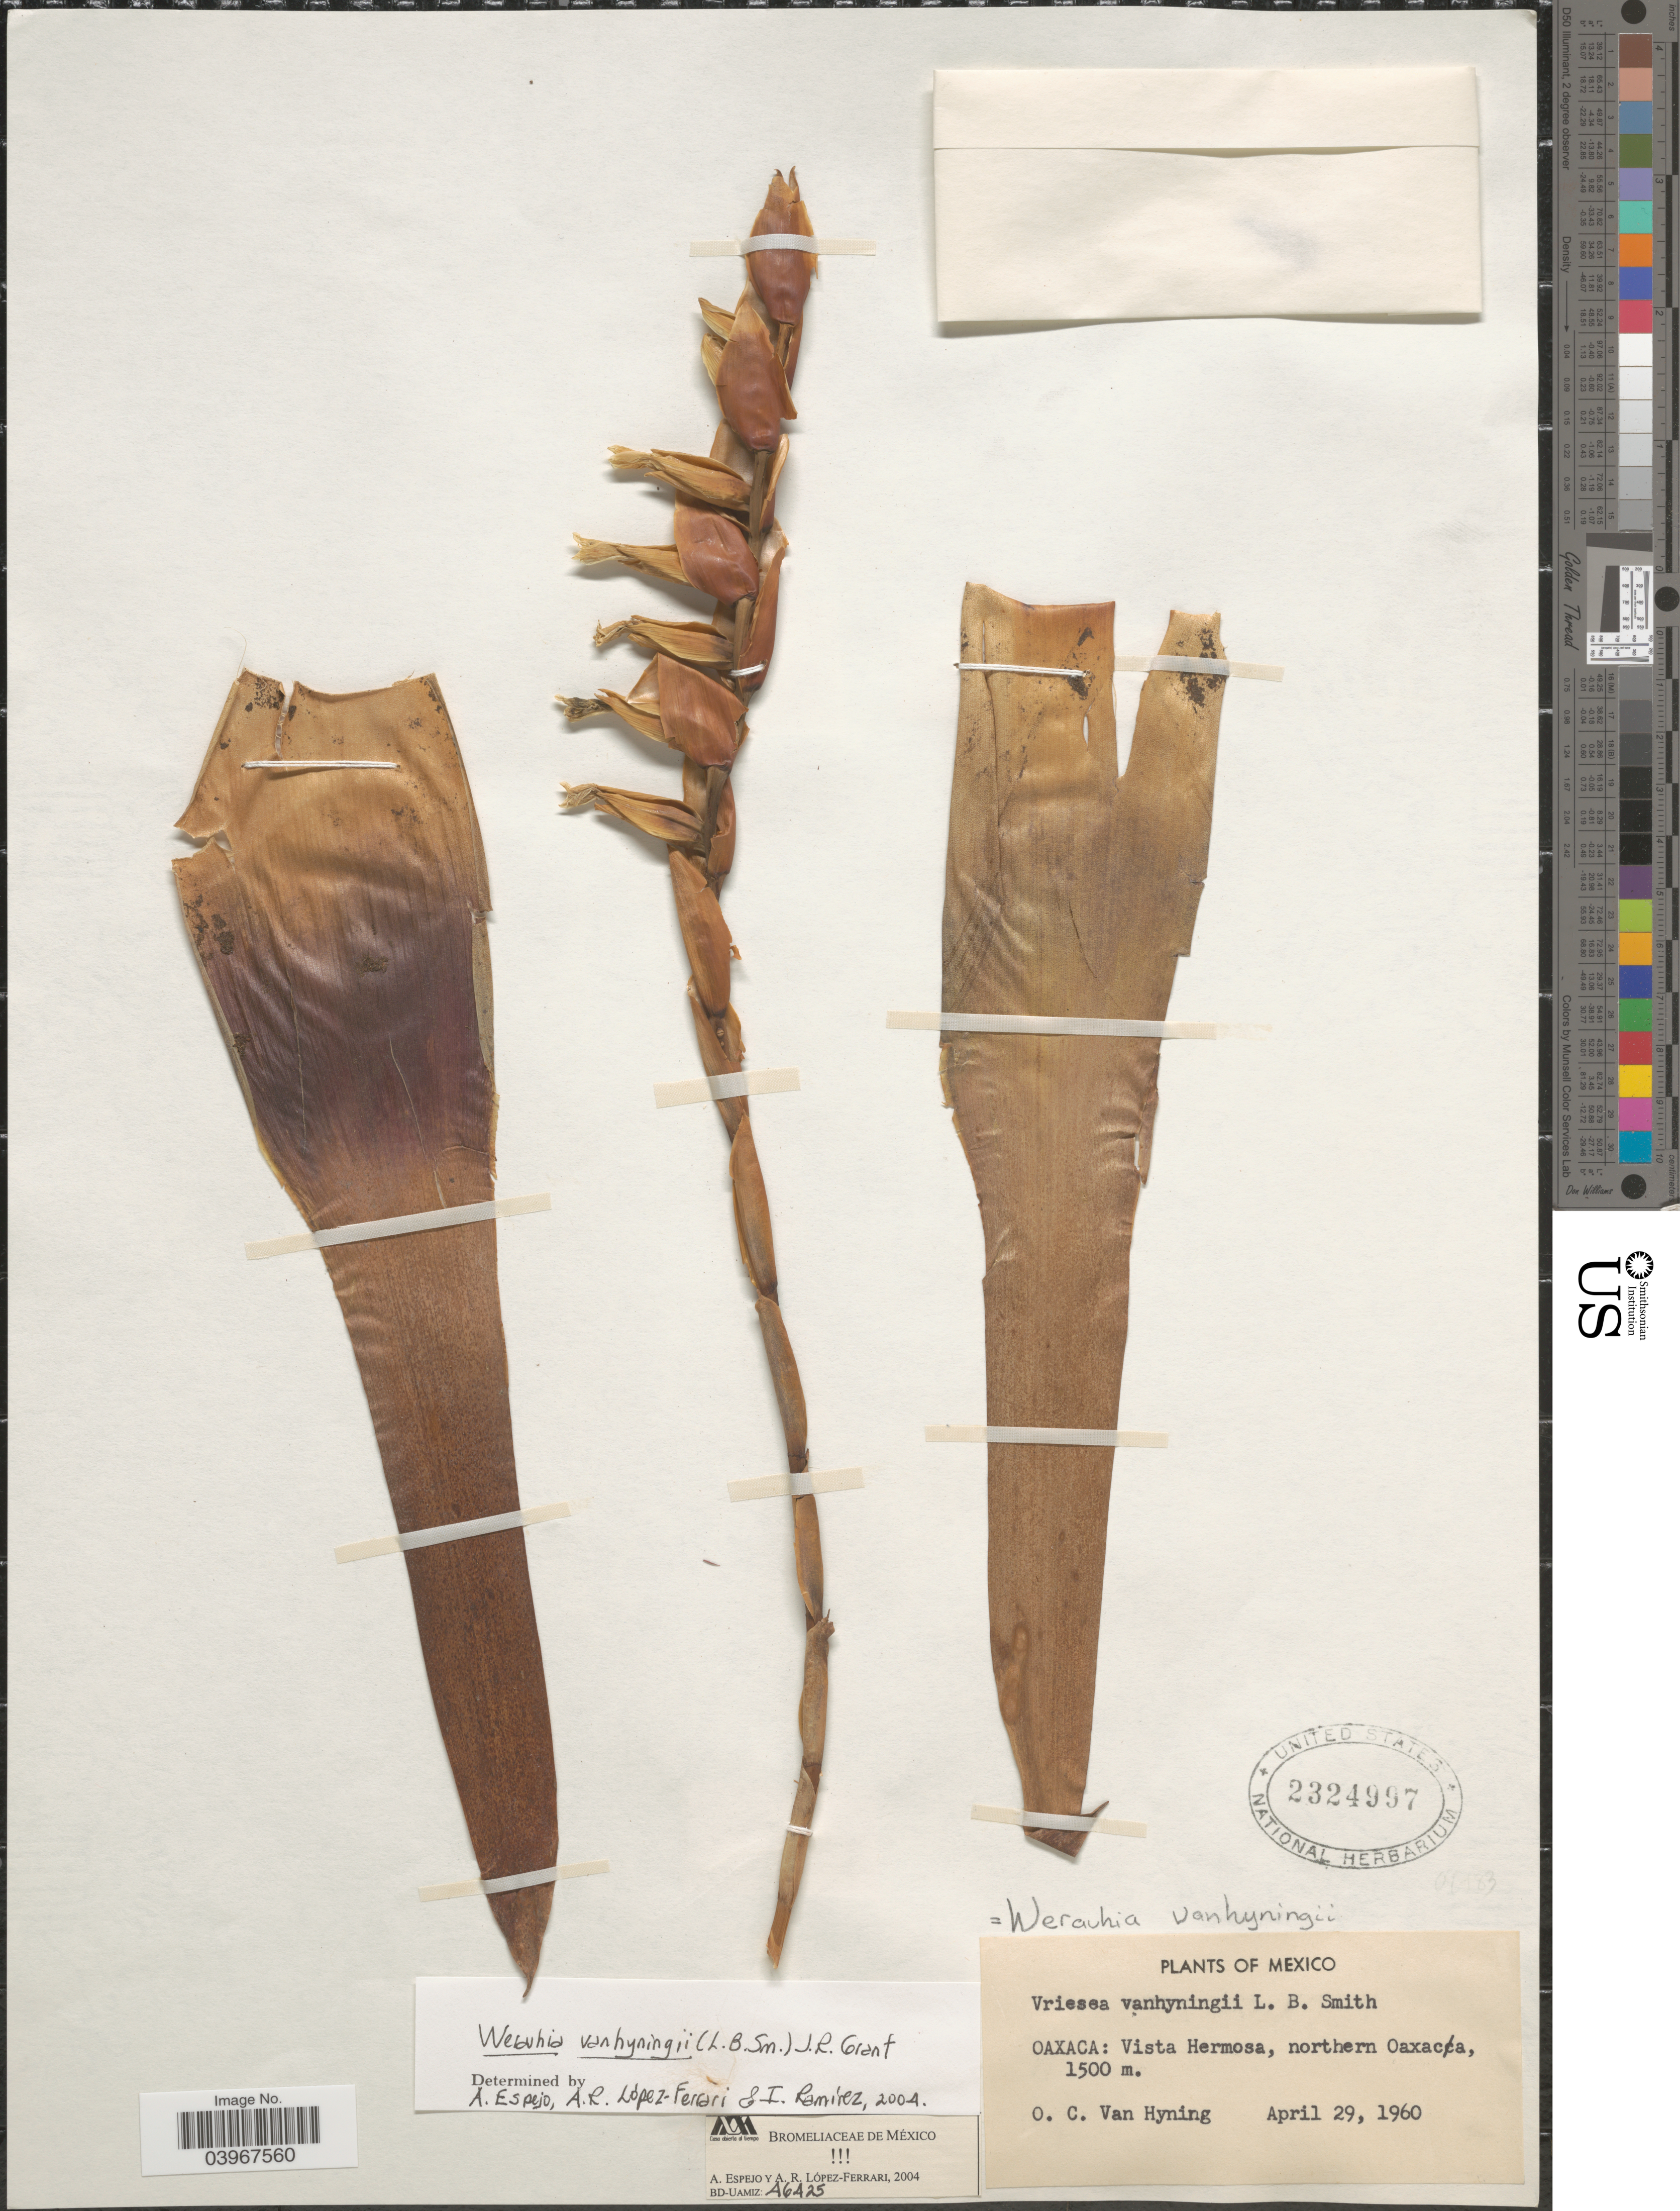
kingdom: Plantae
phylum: Tracheophyta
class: Liliopsida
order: Poales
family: Bromeliaceae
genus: Werauhia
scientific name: Werauhia vanhyningii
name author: (L.B. Sm.) J.R. Grant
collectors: O. Van Hyning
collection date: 1960-04-29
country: Mexico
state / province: Oaxaca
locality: Vista Hermosa, northern Oaxaca.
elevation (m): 1500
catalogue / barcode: US 2324997